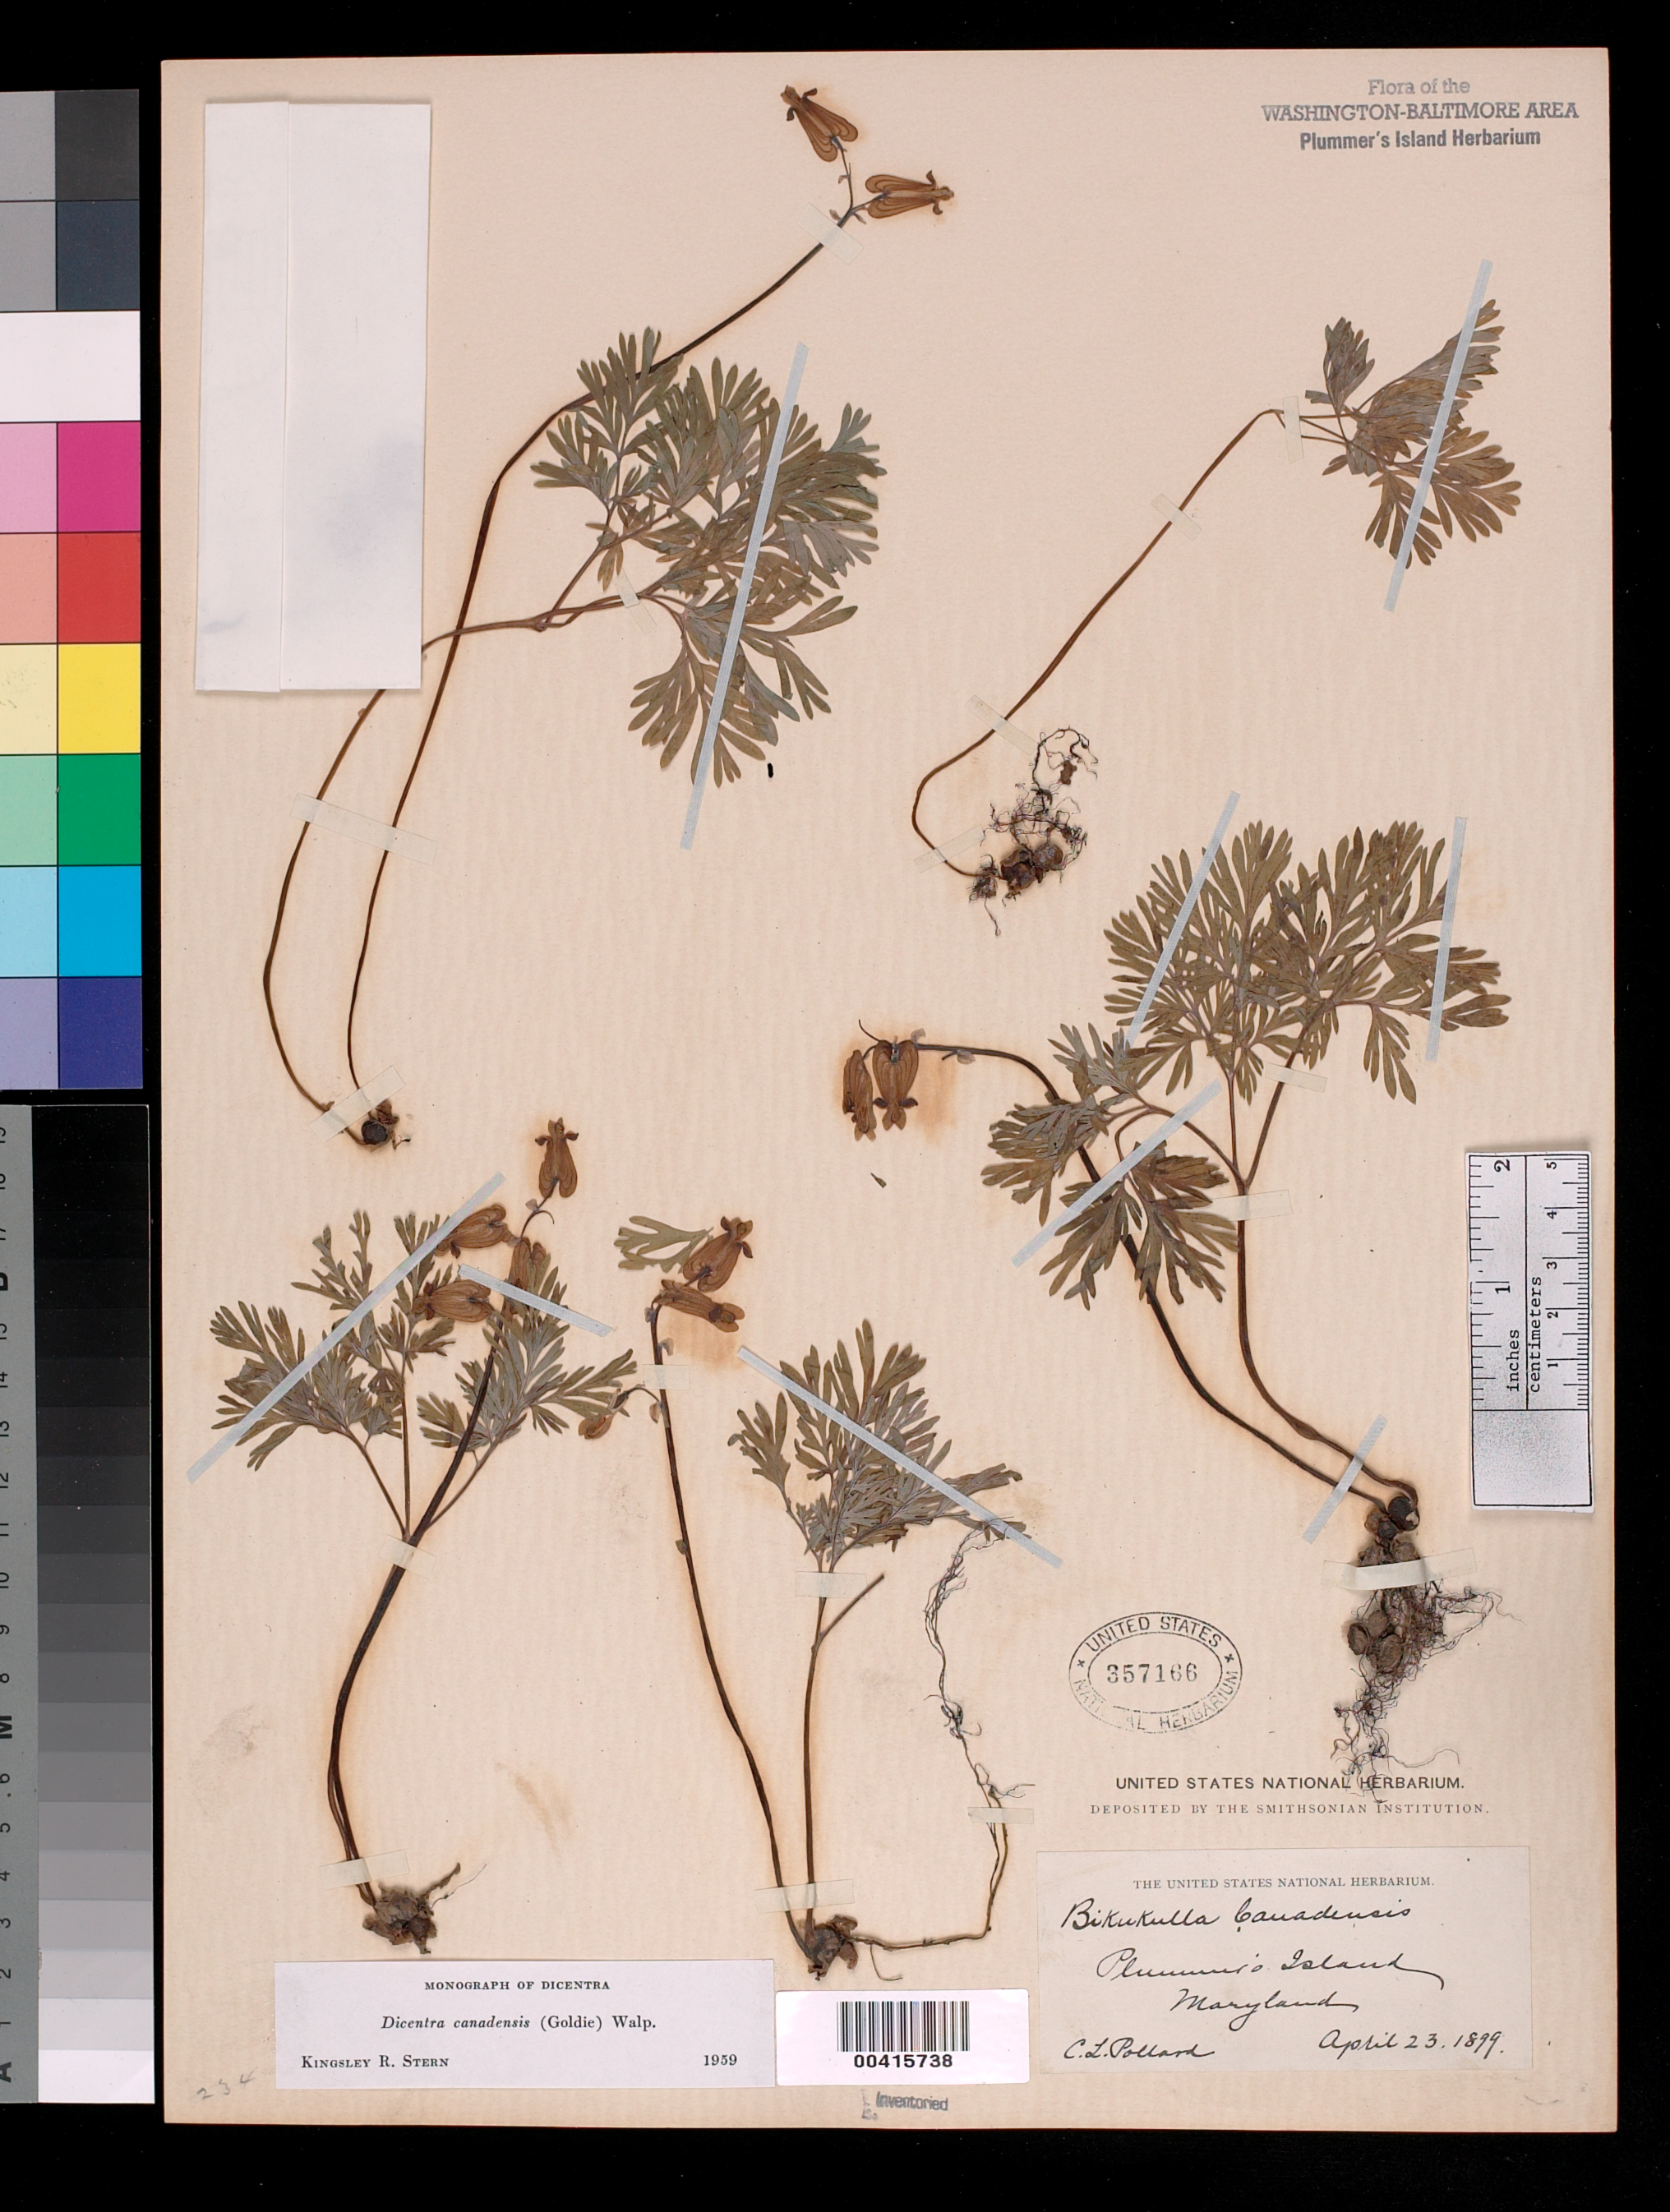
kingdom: Plantae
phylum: Tracheophyta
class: Magnoliopsida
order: Ranunculales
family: Papaveraceae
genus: Dicentra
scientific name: Dicentra canadensis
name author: (Goldie) Walp.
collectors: C. L. Pollard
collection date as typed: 23 Apr 1899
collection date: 1899-04-23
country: United States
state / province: Maryland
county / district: Montgomery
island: Plummers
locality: Plummer's Island C. & O. Canal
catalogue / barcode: US 357166